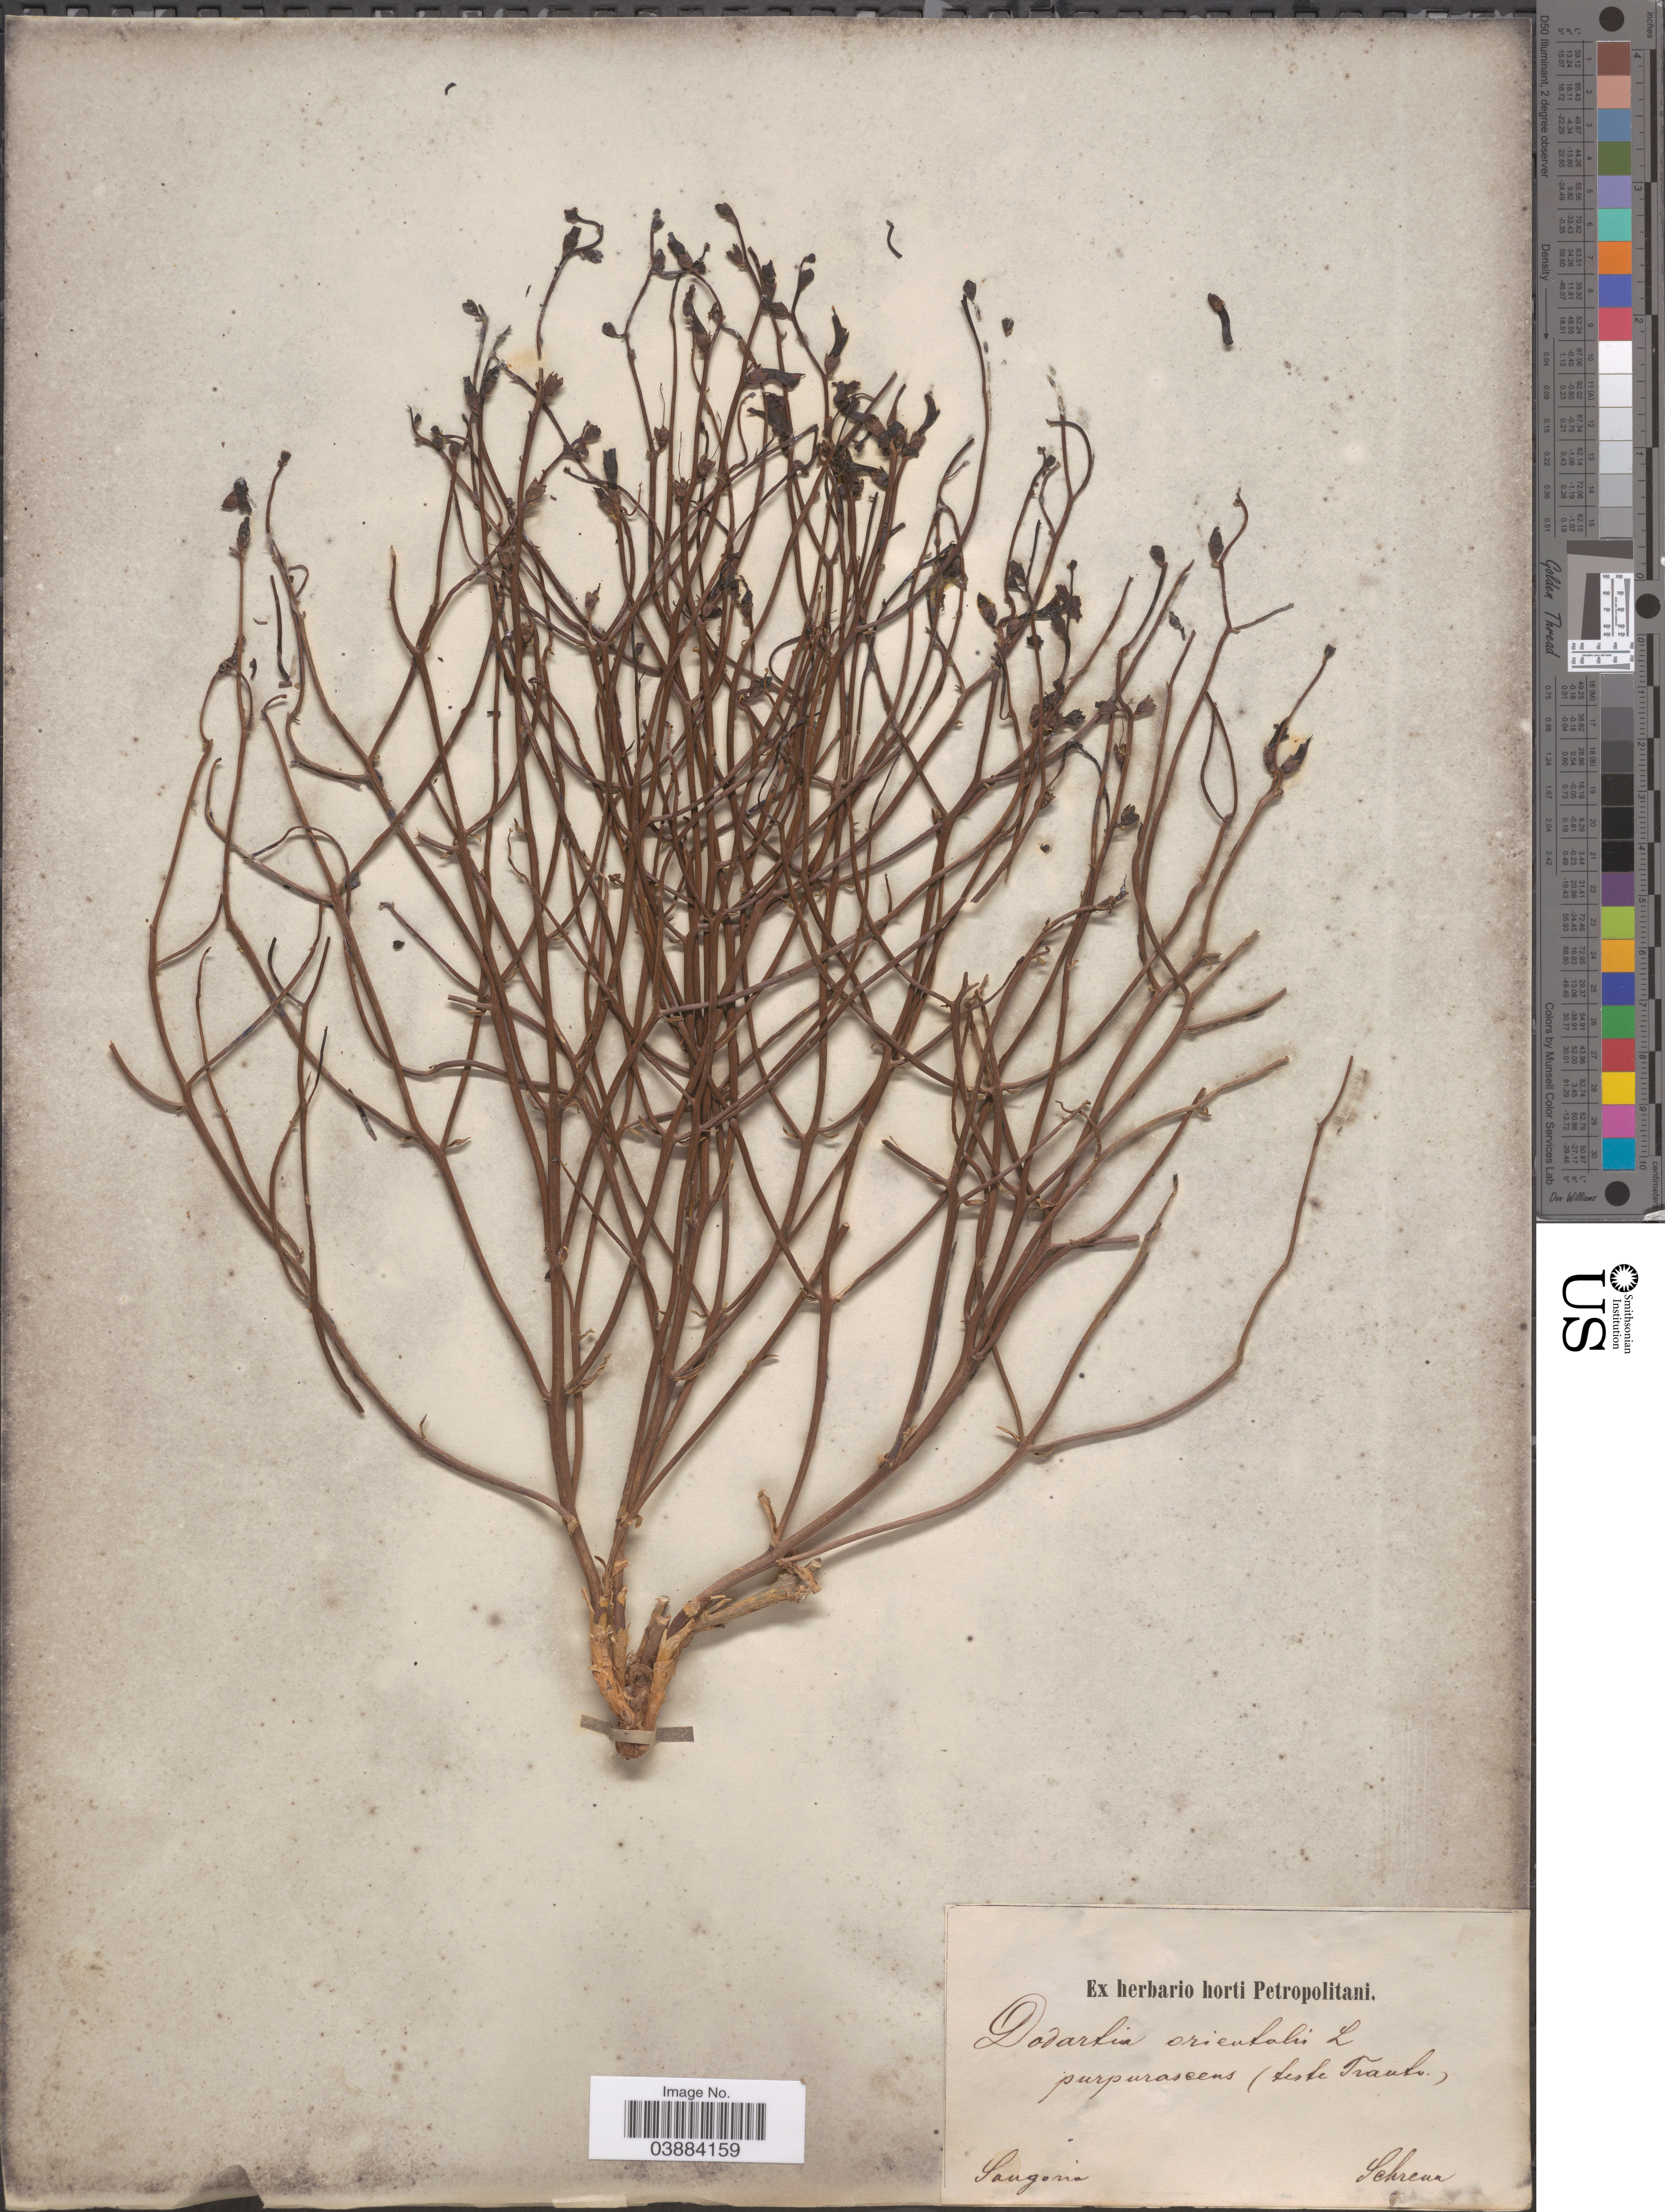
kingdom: Plantae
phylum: Tracheophyta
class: Magnoliopsida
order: Lamiales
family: Mazaceae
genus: Dodartia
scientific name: Dodartia orientalis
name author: L.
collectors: A.G. Schrenk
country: Kazakhstan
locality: Songaria.